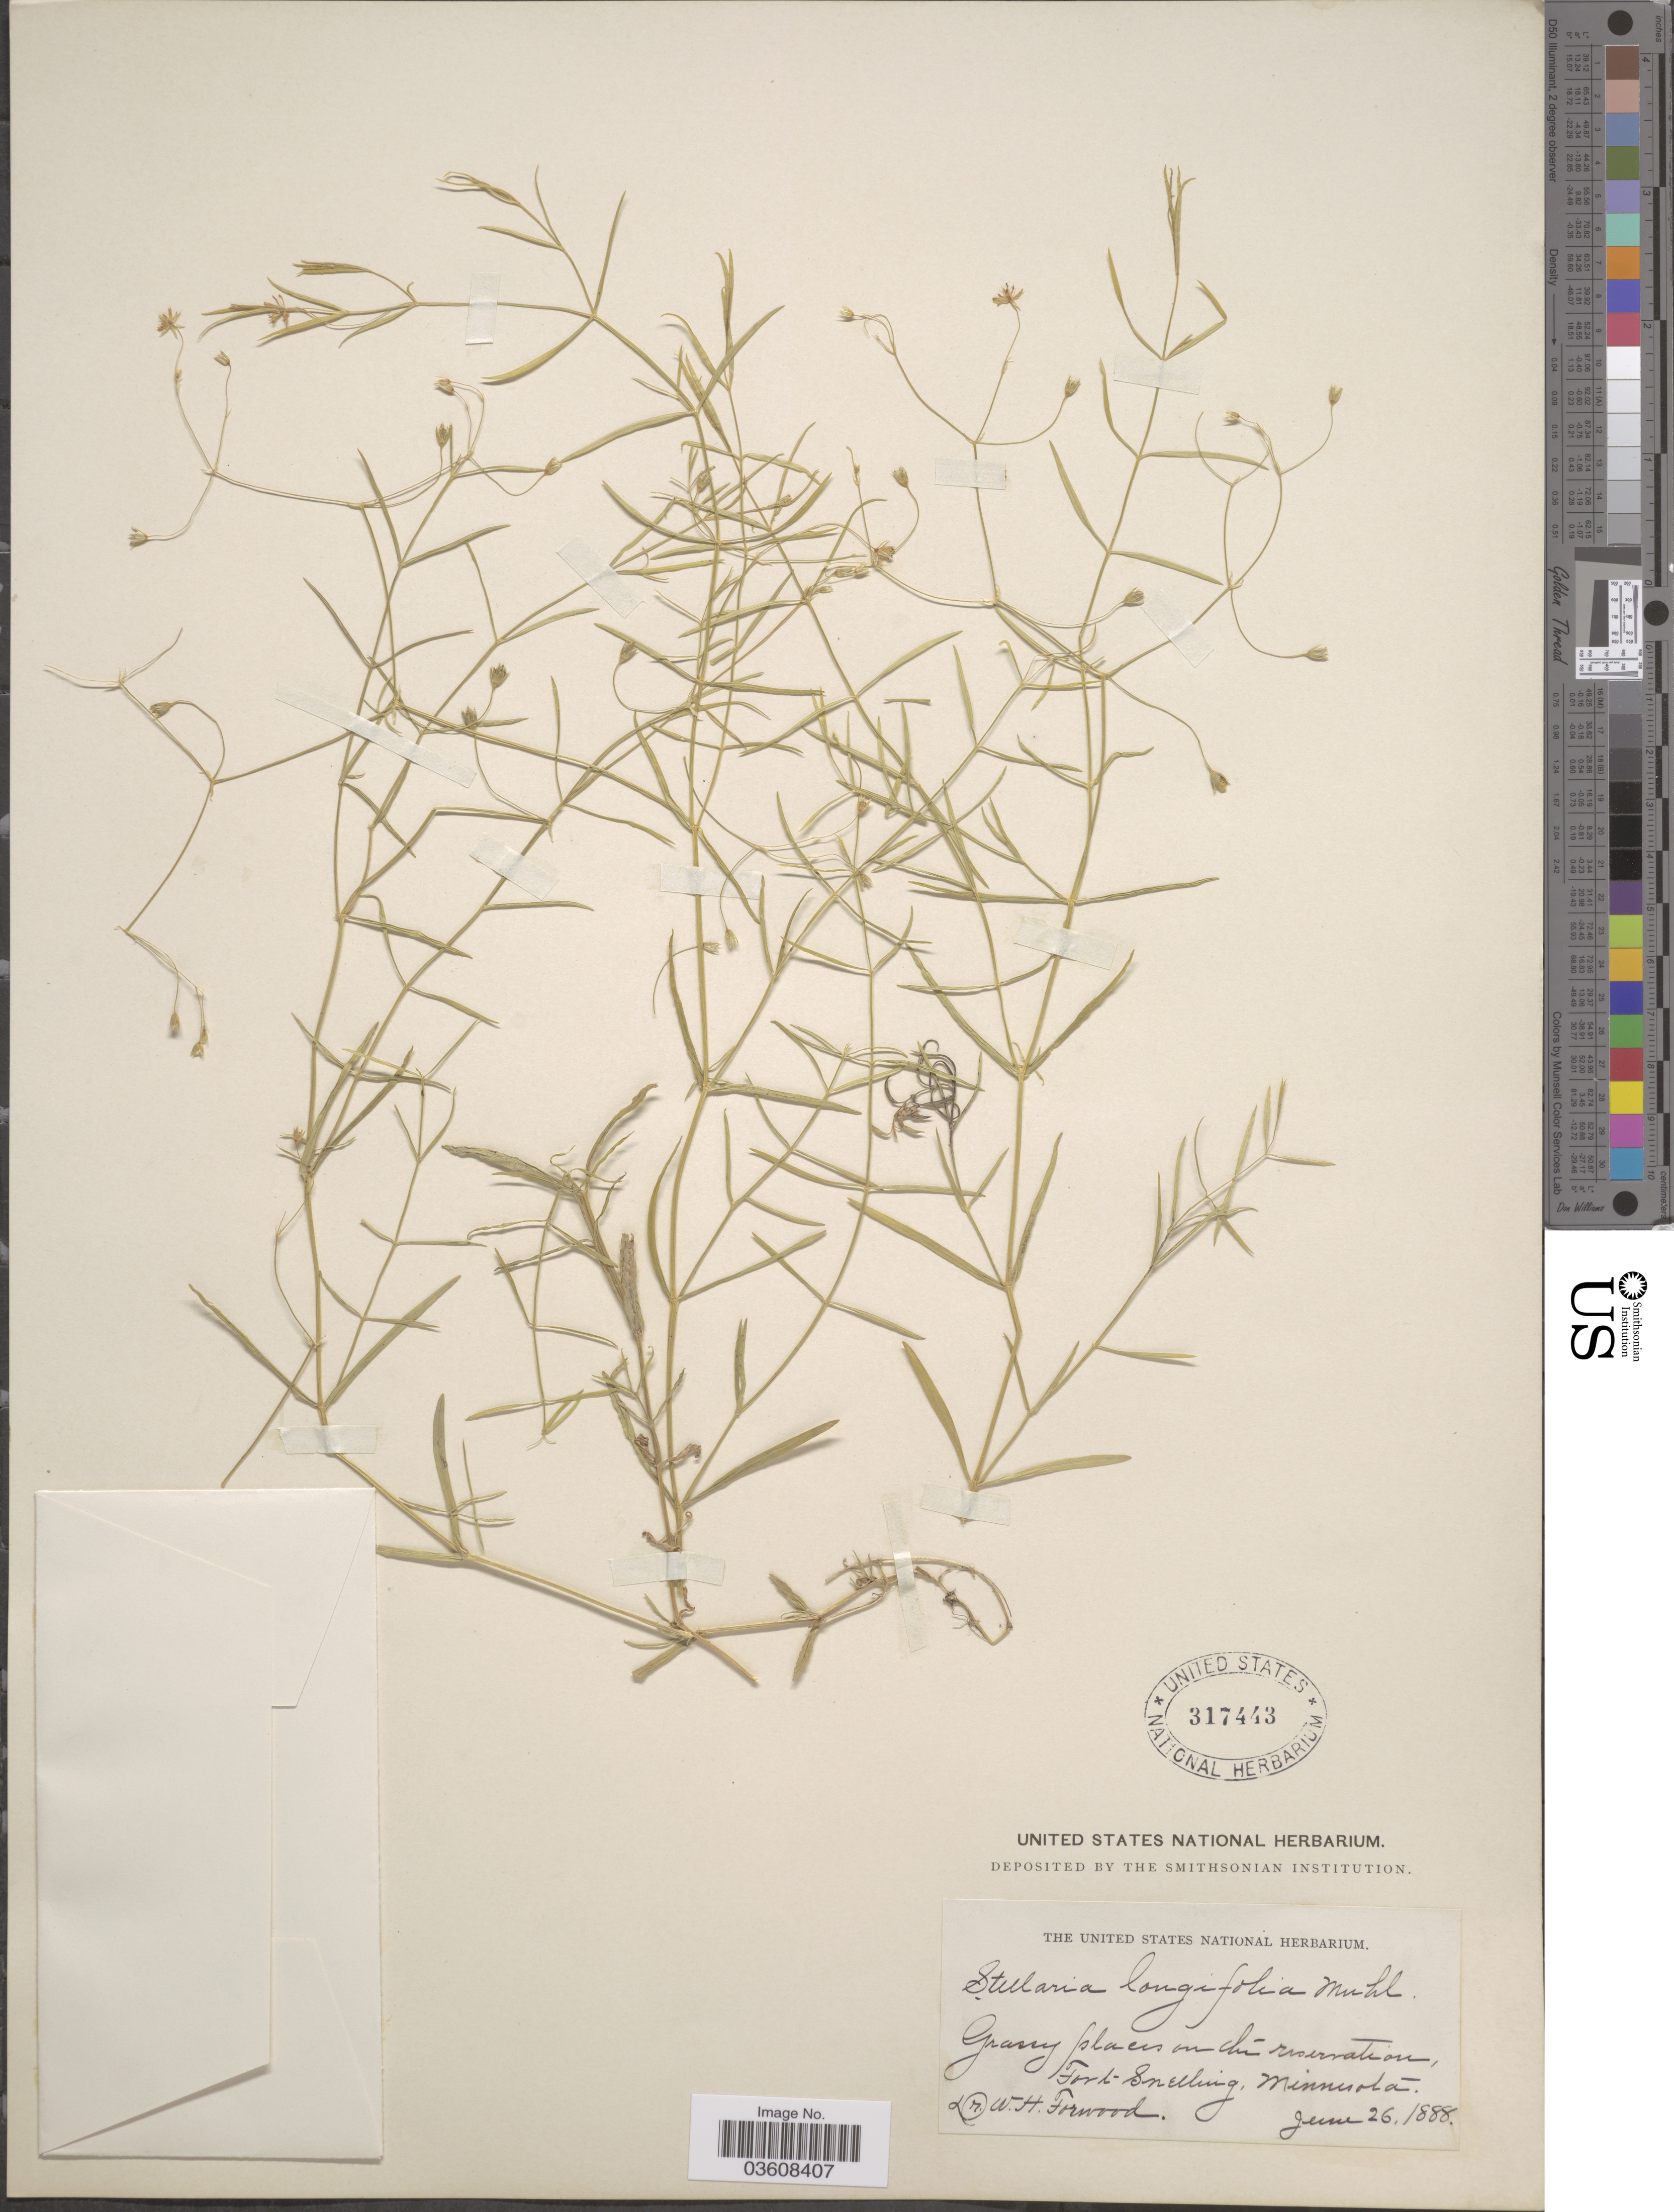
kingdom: Plantae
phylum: Tracheophyta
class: Magnoliopsida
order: Caryophyllales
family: Caryophyllaceae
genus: Stellaria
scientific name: Stellaria longifolia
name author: Muhl. ex Willd.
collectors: W. Forwood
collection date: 1888-06-26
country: United States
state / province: Minnesota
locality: Grassy places on the reservation, Fort Snelling.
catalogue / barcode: US 317443